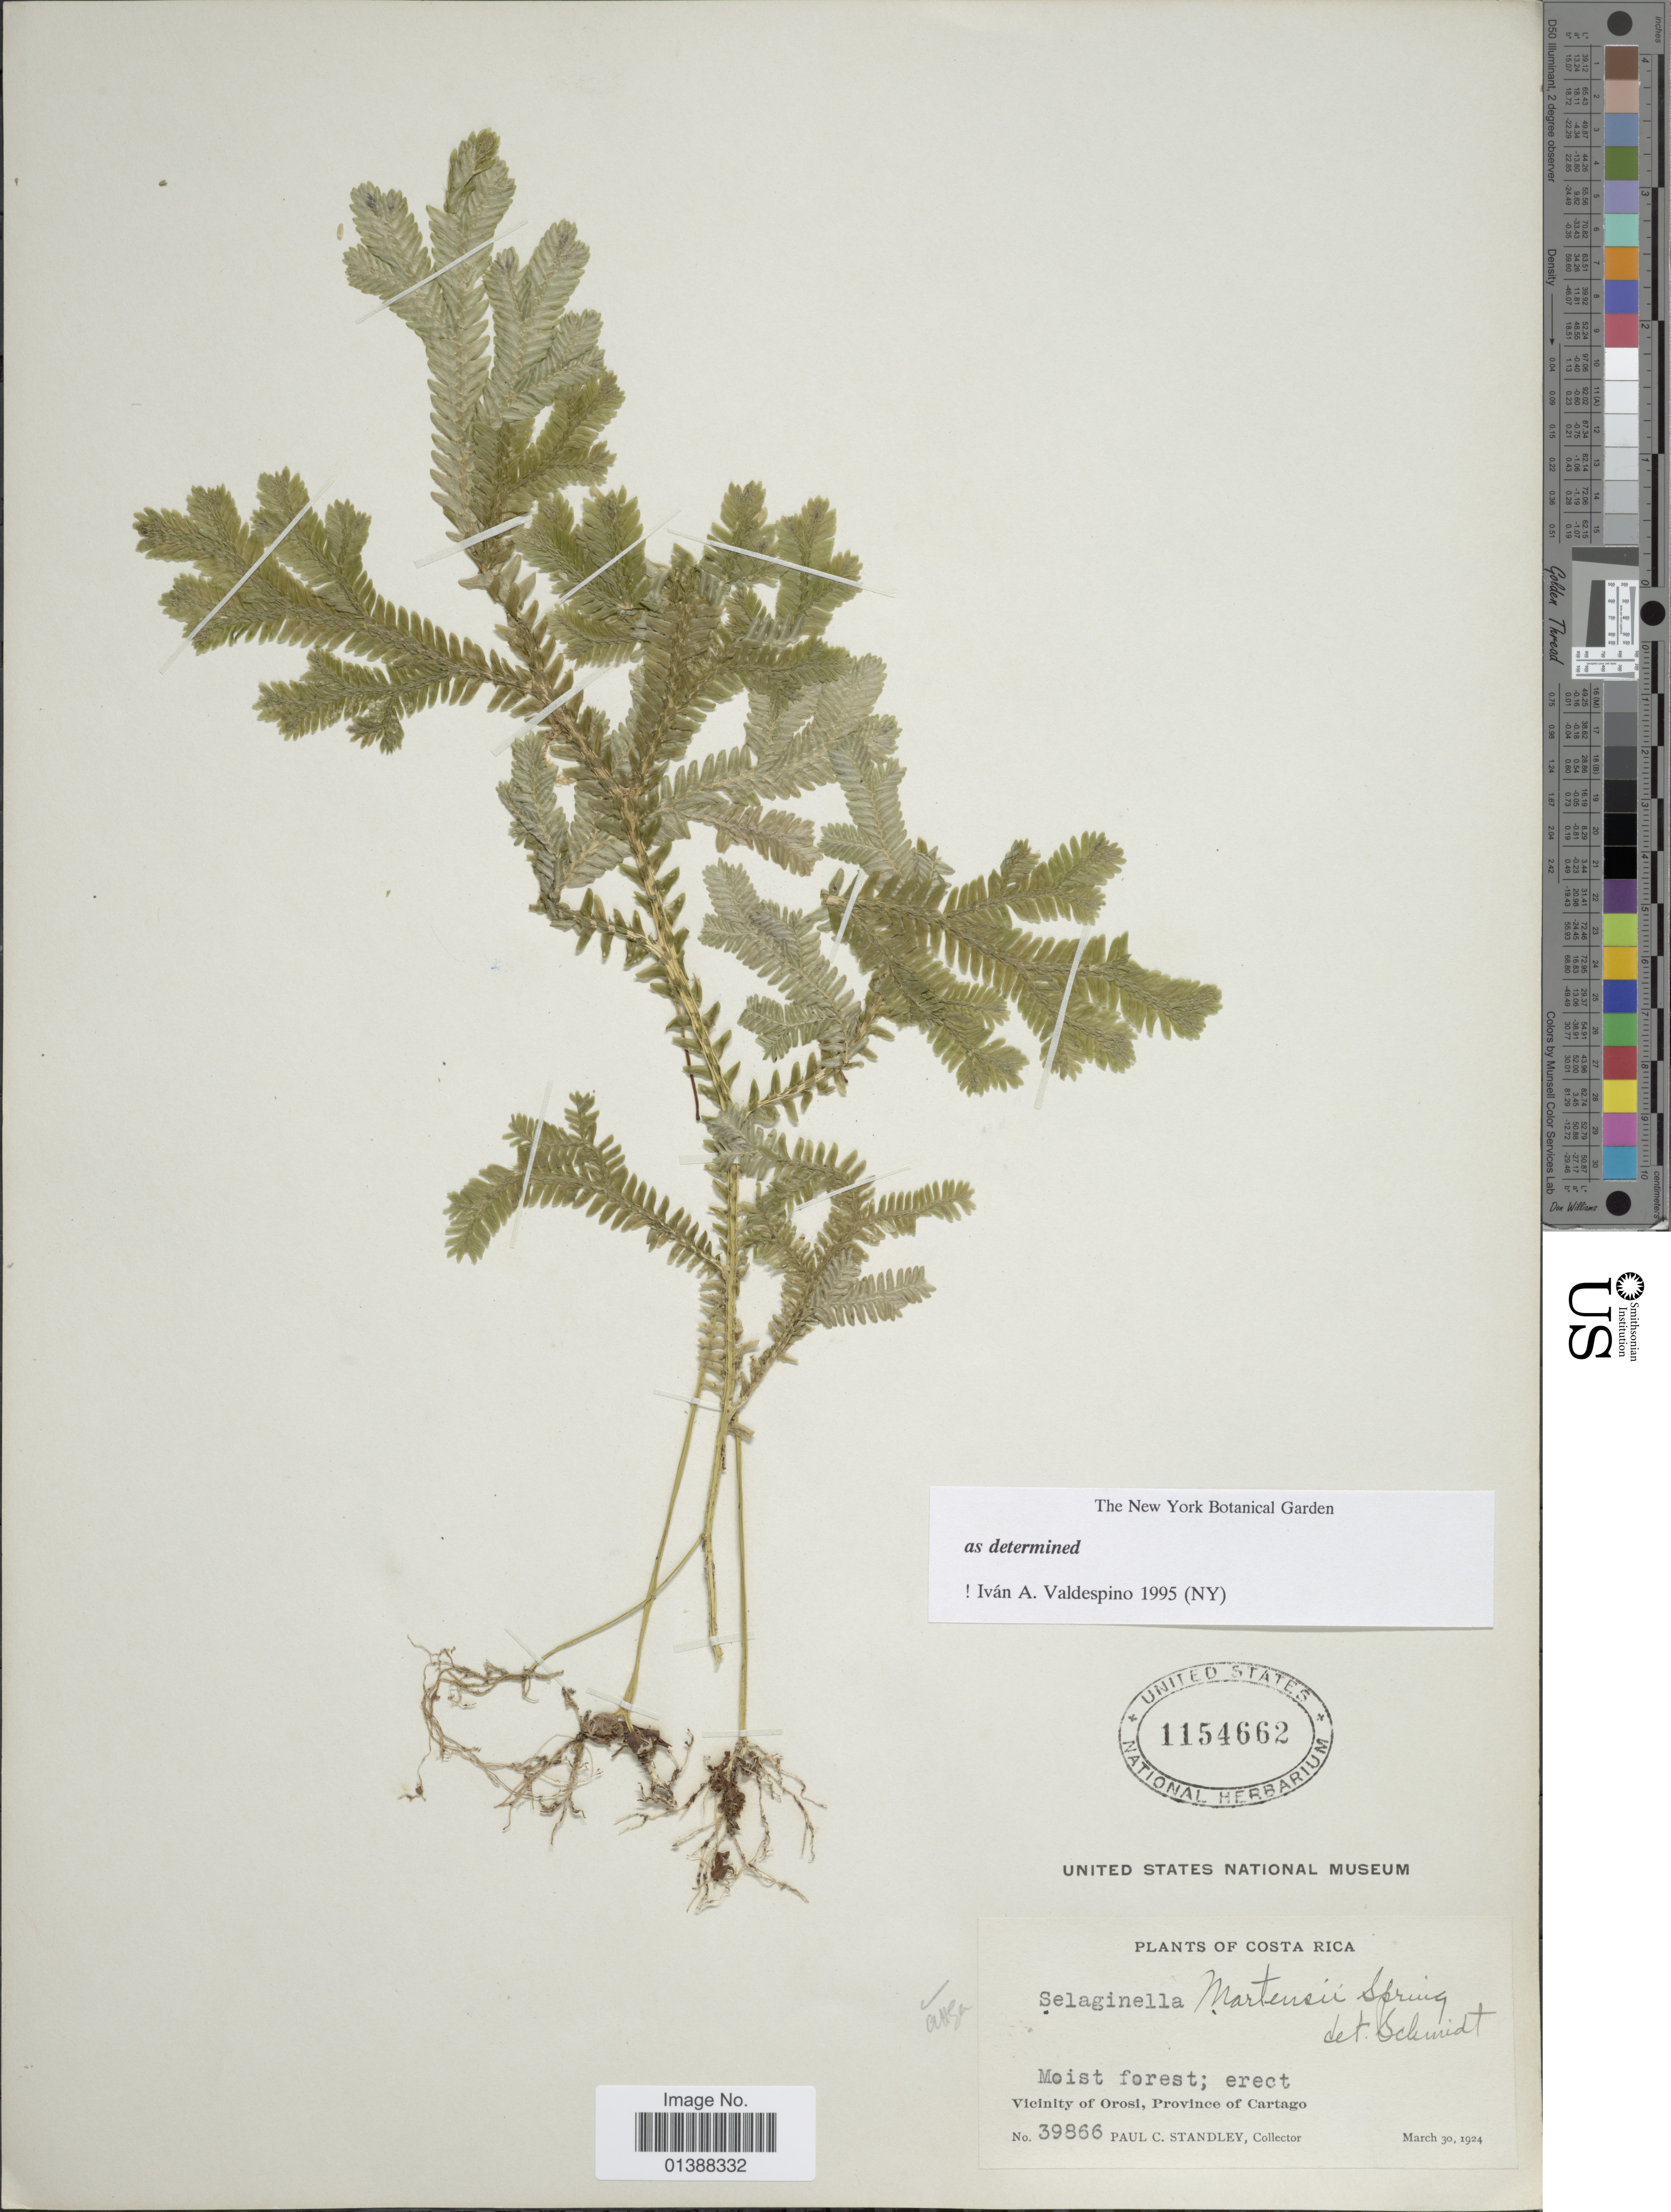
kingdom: Plantae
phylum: Tracheophyta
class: Lycopodiopsida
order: Selaginellales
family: Selaginellaceae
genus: Selaginella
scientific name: Selaginella martensii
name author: Spring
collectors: P. C. Standley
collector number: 39866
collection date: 1924-03-30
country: Costa Rica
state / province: Cartago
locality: Vicinity of Orosi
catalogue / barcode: US 1154662